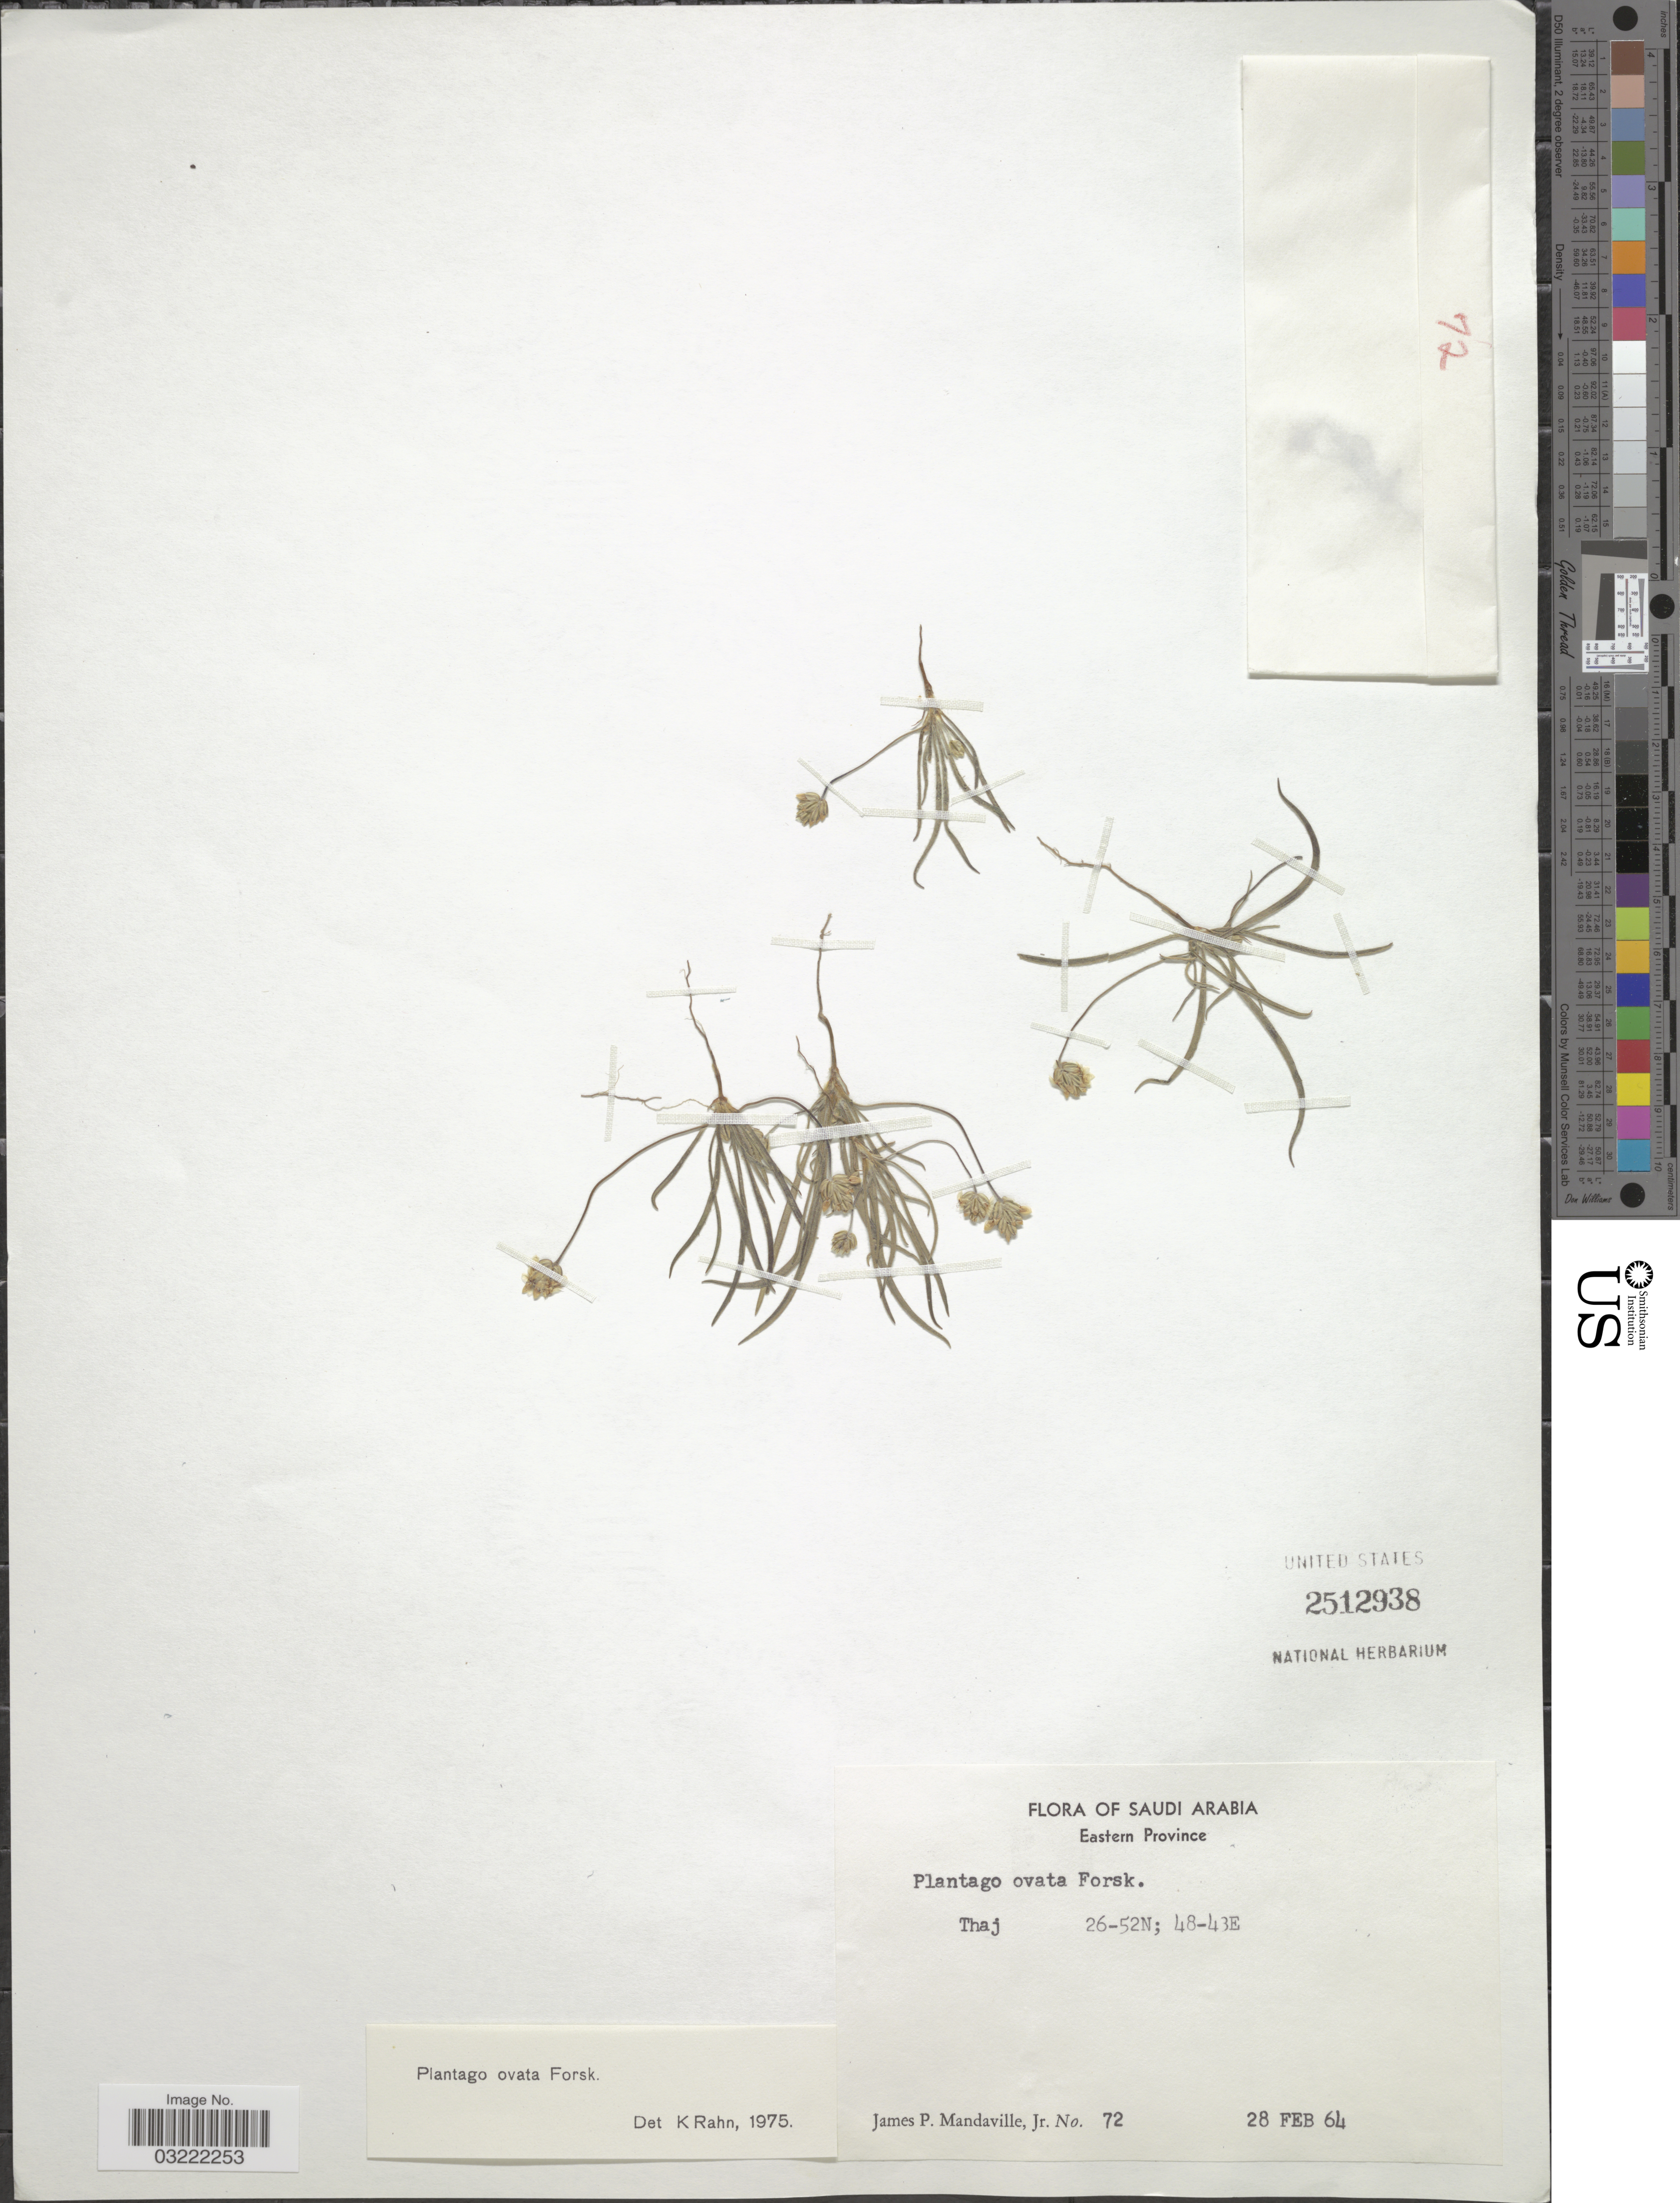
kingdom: Plantae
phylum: Tracheophyta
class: Magnoliopsida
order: Lamiales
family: Plantaginaceae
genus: Plantago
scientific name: Plantago ovata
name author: Forssk.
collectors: J. Mandaville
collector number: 72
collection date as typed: Transcribed d/m/y: 28/2/64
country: Saudi Arabia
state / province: Ash Sharqiyah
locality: Eastern Province. Thaj.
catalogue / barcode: US 2512938